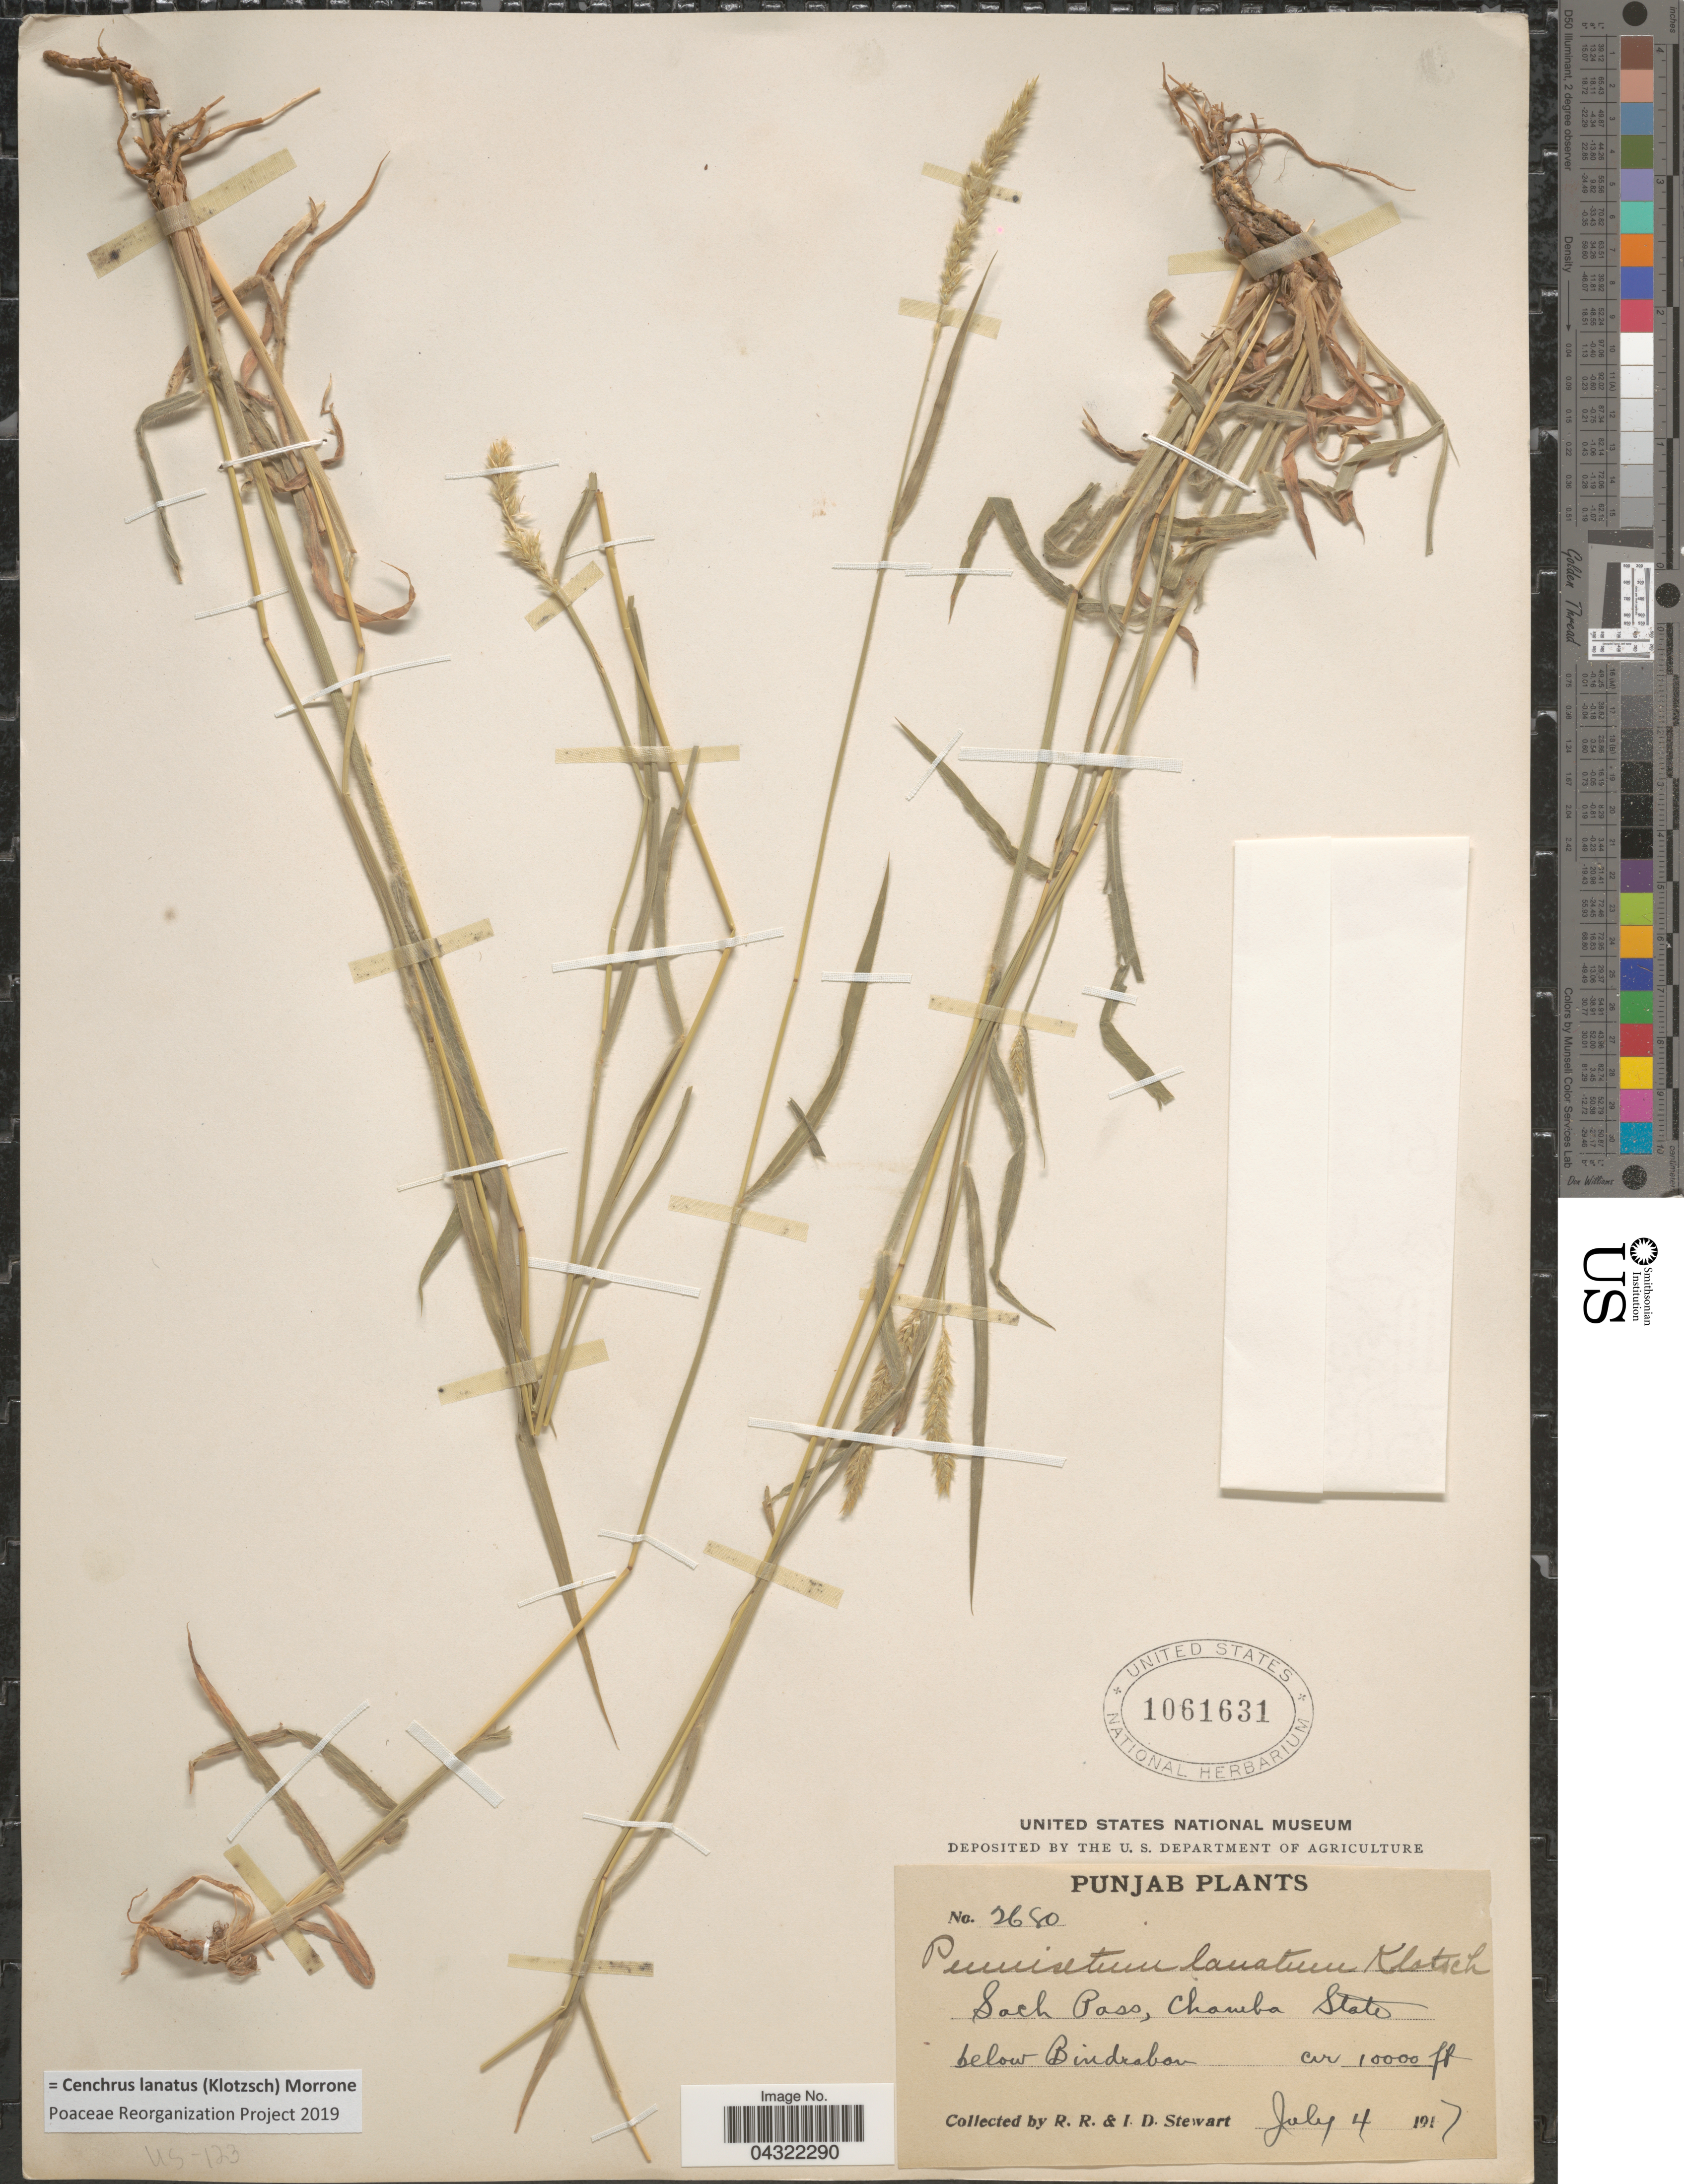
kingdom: Plantae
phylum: Tracheophyta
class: Liliopsida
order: Poales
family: Poaceae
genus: Cenchrus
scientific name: Cenchrus lanatus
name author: (Klotzsch) Morrone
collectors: R. Stewart & I. Stewart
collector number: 2680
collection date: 1917-07-04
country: India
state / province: Punjab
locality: Sach Pass, Chamba State. Below Bindrabon.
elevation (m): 3048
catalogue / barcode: US 1061631